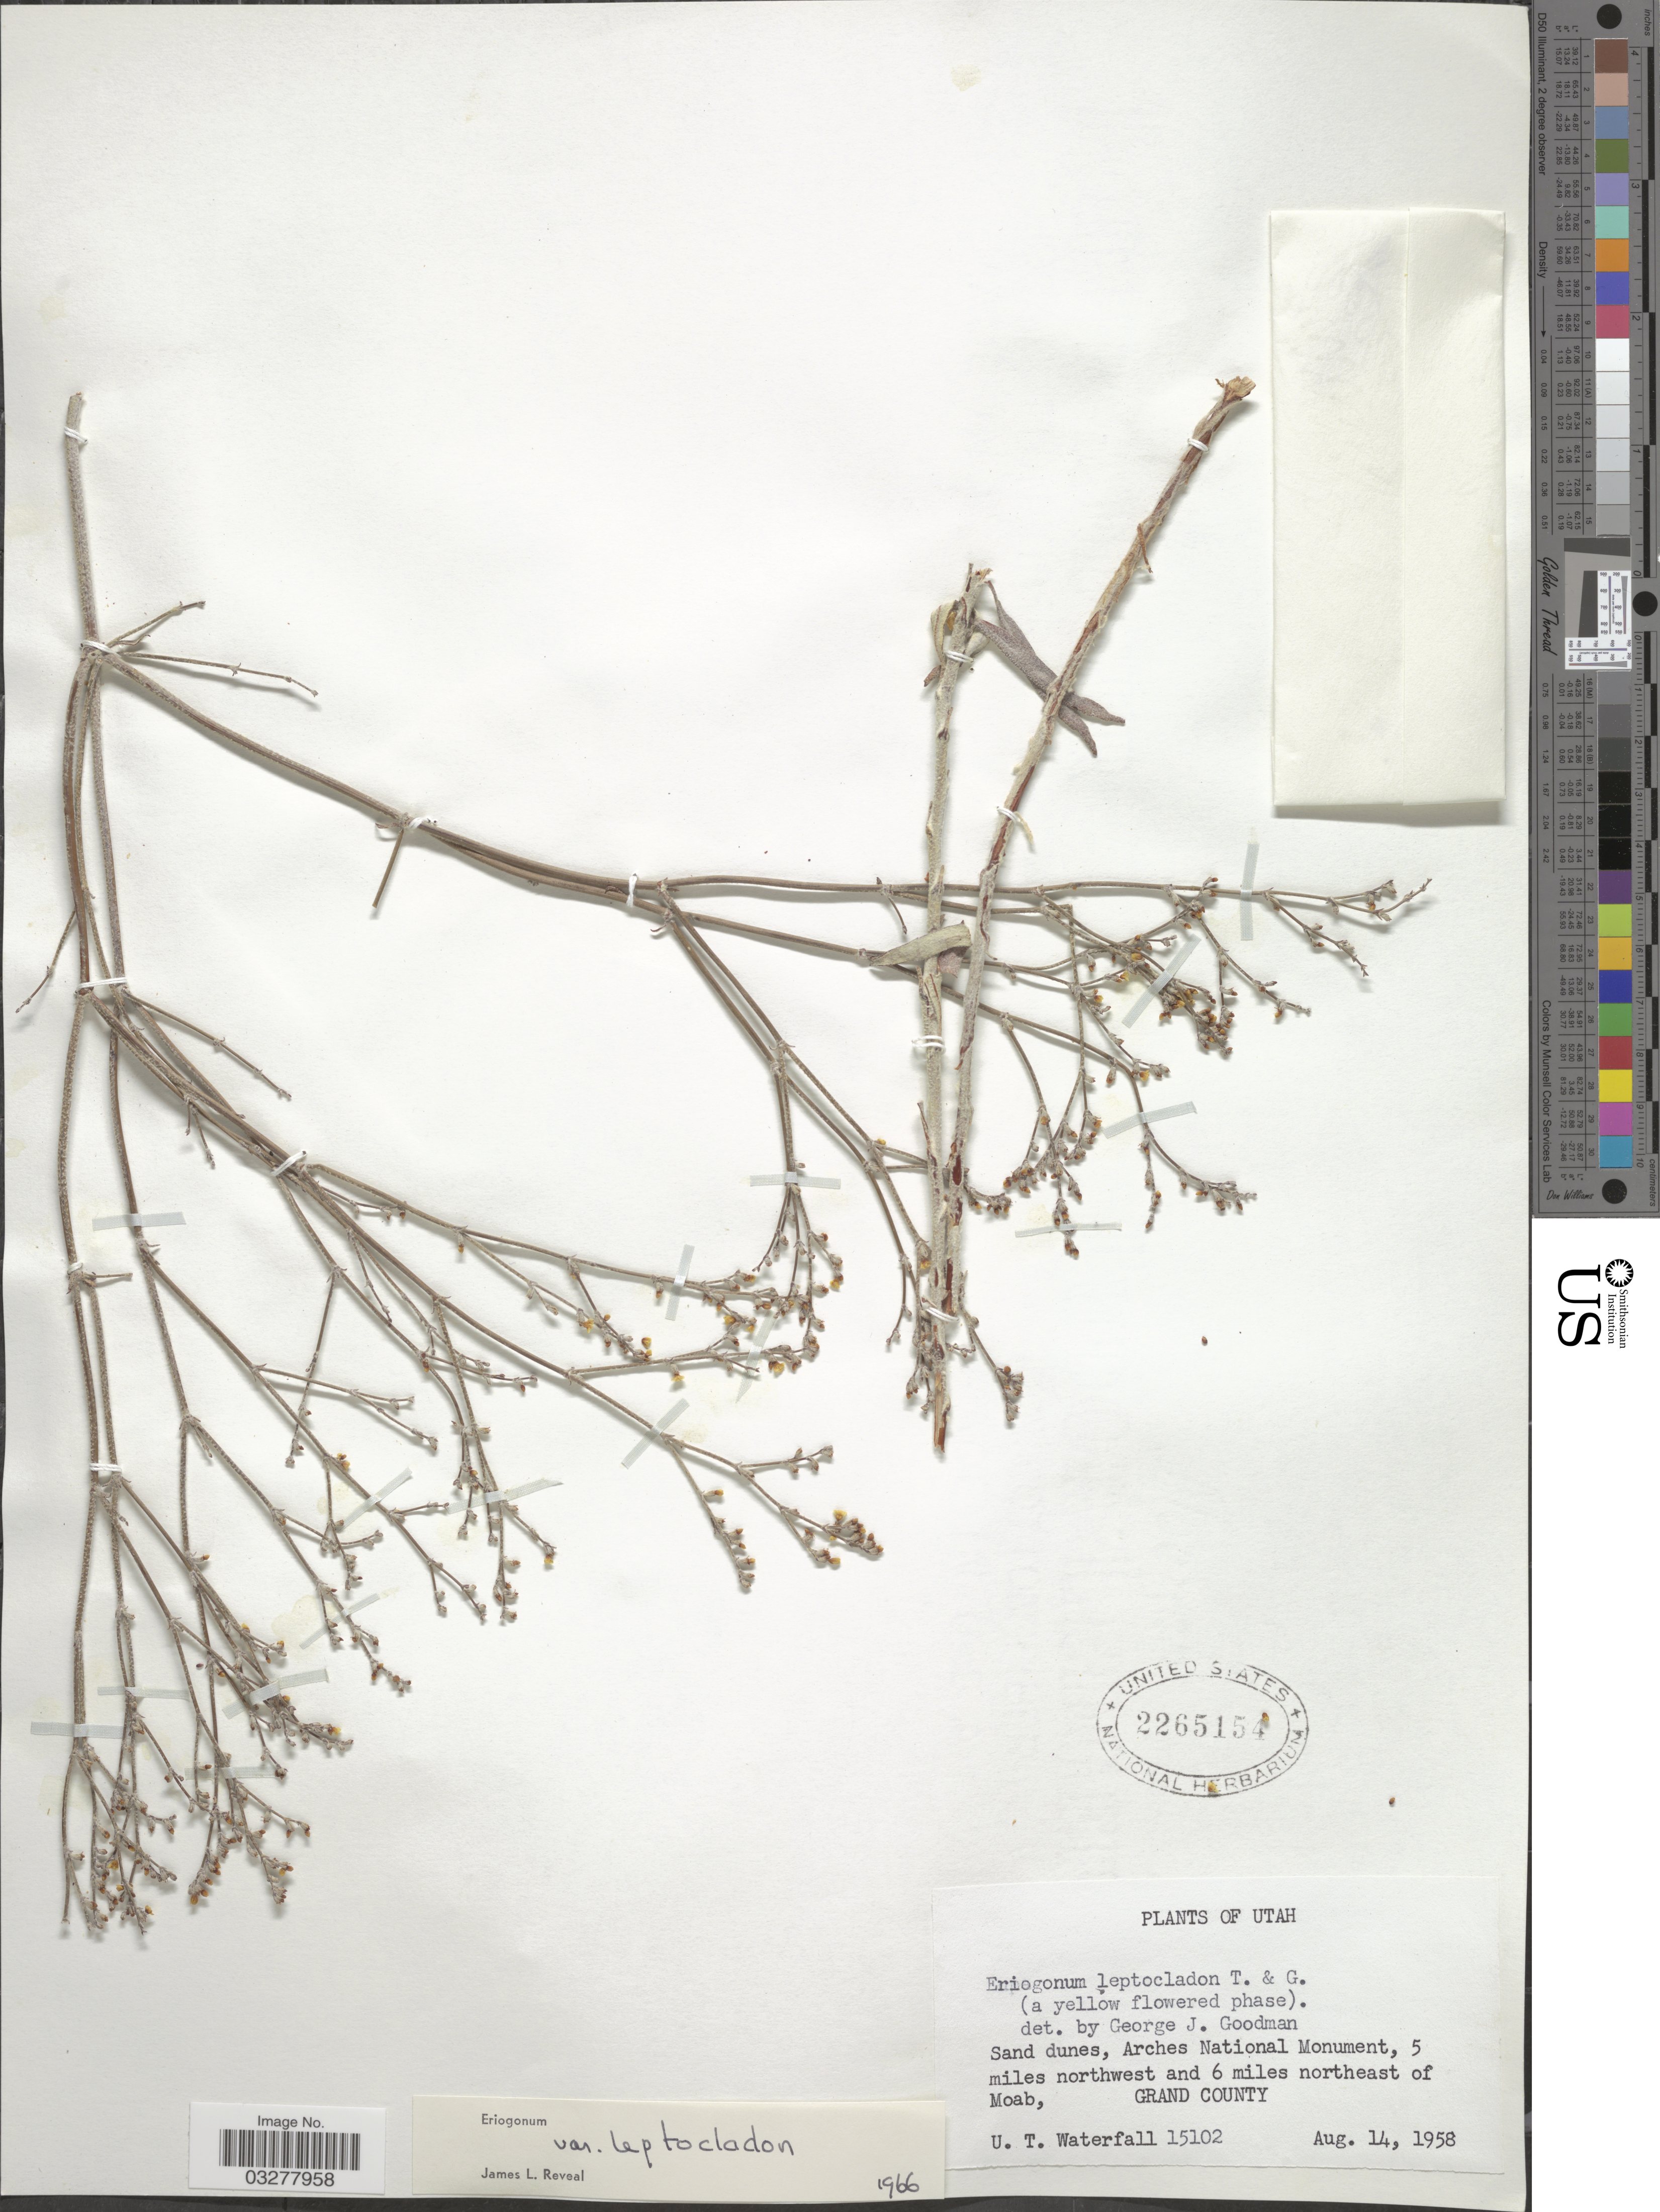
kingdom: Plantae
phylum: Tracheophyta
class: Magnoliopsida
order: Caryophyllales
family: Polygonaceae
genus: Eriogonum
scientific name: Eriogonum leptocladon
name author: Torr. & A. Gray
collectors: U. T. Waterfall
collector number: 15102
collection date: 1958-08-14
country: United States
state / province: Utah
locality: Arches National Monument, 5 miles northwest and 6 miles northeast of Moab, Grand County.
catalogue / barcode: US 2265154